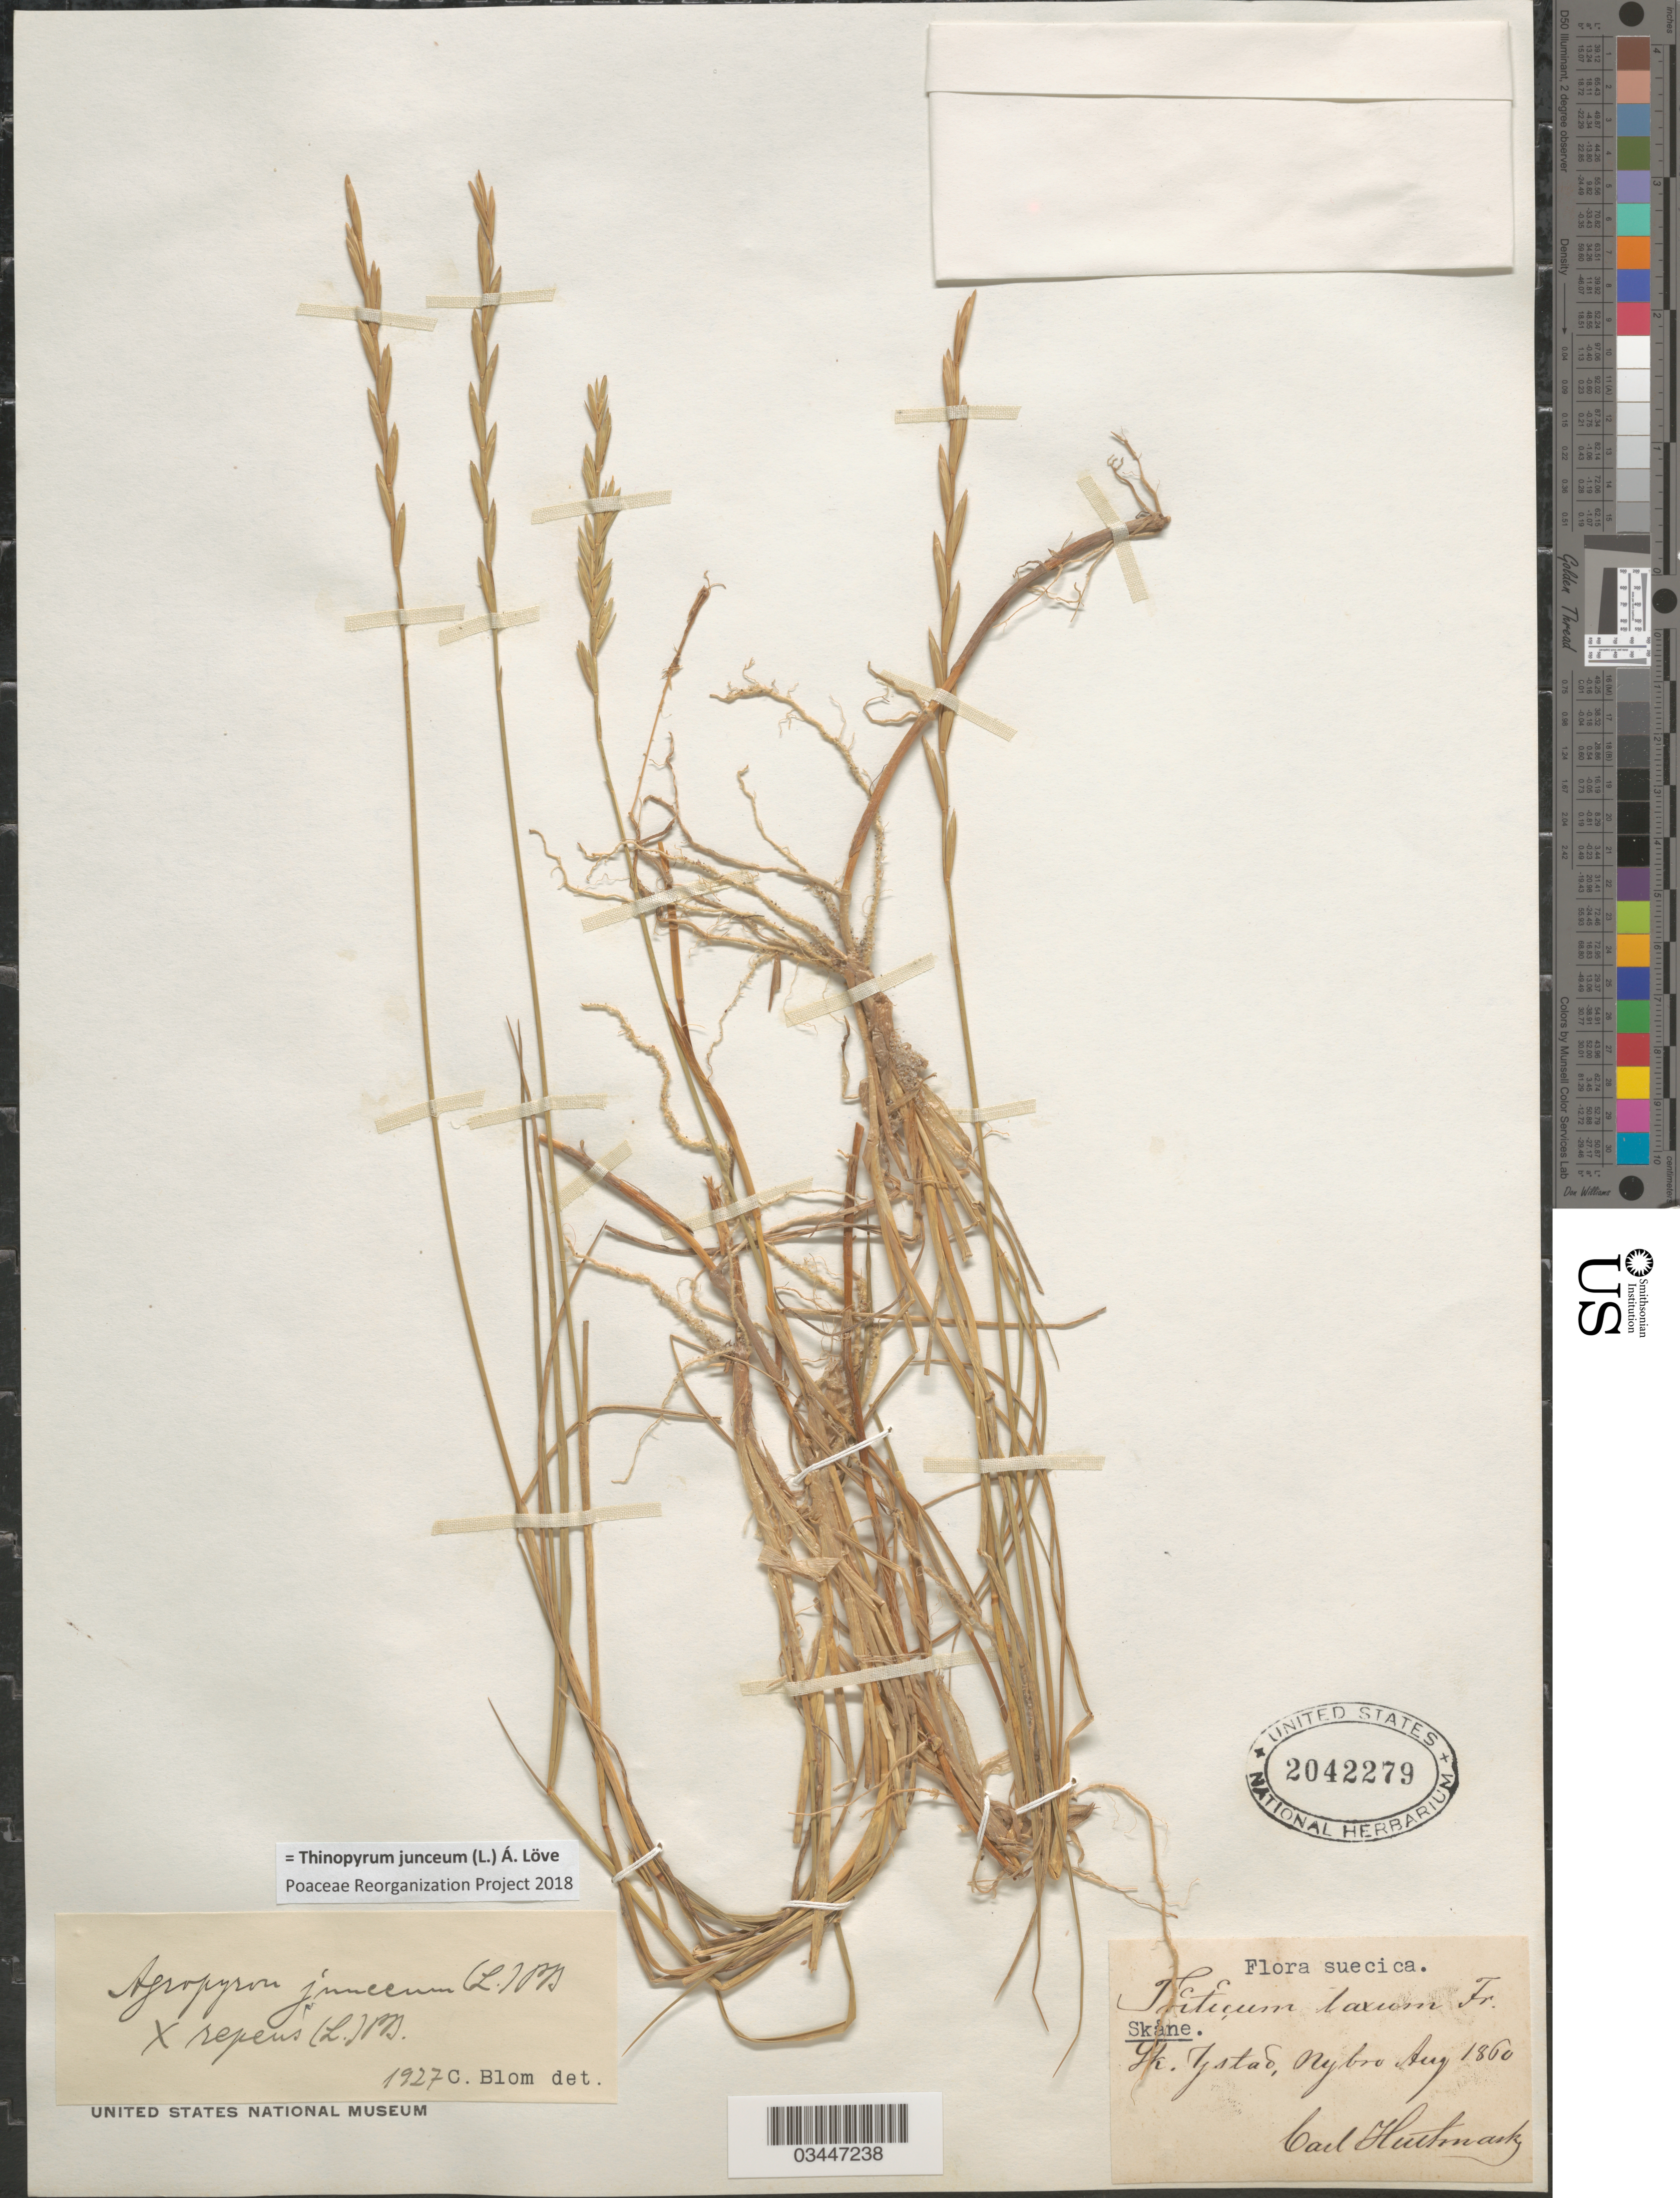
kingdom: Plantae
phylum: Tracheophyta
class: Liliopsida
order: Poales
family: Poaceae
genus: Thinopyrum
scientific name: Thinopyrum junceum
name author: (L.) Á. Löve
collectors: C. Huitmark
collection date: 1860-08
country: Sweden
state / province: Skåne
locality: Suecica. Gk. Ystad, Nybro.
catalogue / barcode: US 2042279